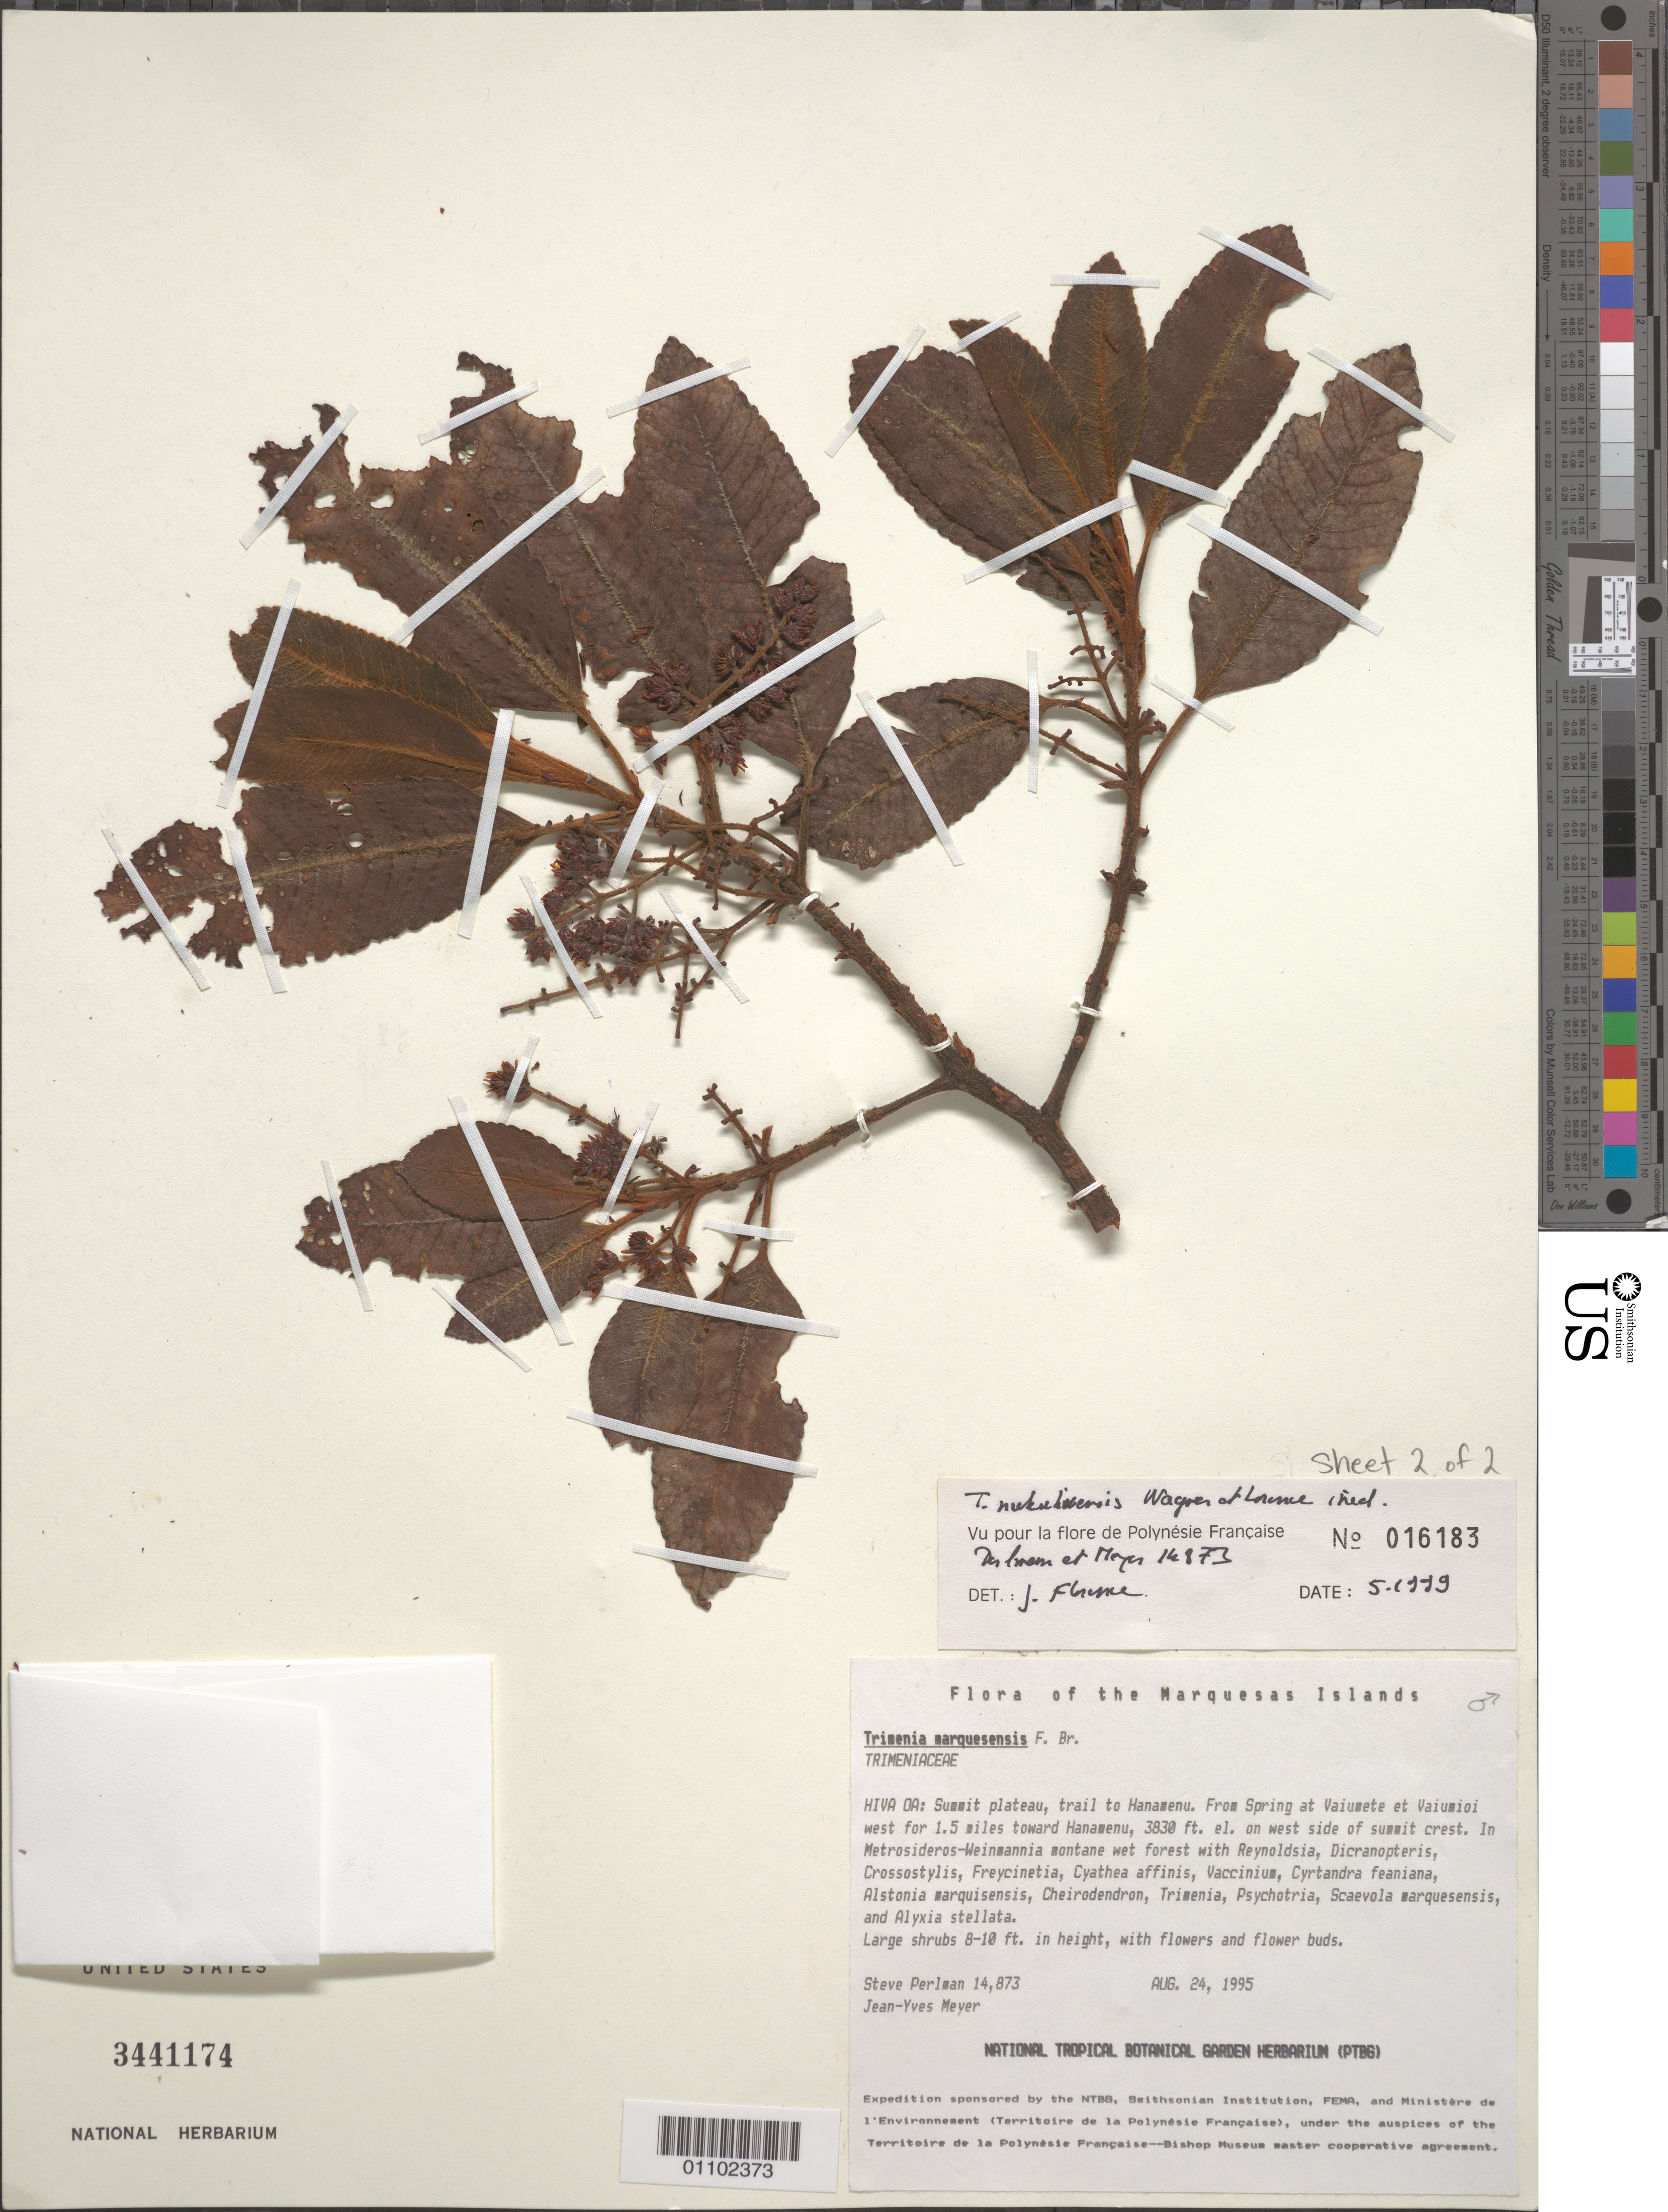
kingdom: Plantae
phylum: Tracheophyta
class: Magnoliopsida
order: Austrobaileyales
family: Trimeniaceae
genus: Trimenia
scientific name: Trimenia marquesensis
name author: F. Br.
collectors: S. P. Perlman & J.-Y. Meyer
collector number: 14873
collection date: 1995-08-24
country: French Polynesia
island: Hiva Oa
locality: Trail toward Hanamenu, from spring at Vaiumete and Vaiumioi W for 1.5 mi, on W side of summit crest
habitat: Metrosideros - Weinmannia montane wet forest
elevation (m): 1167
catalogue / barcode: US 3441174